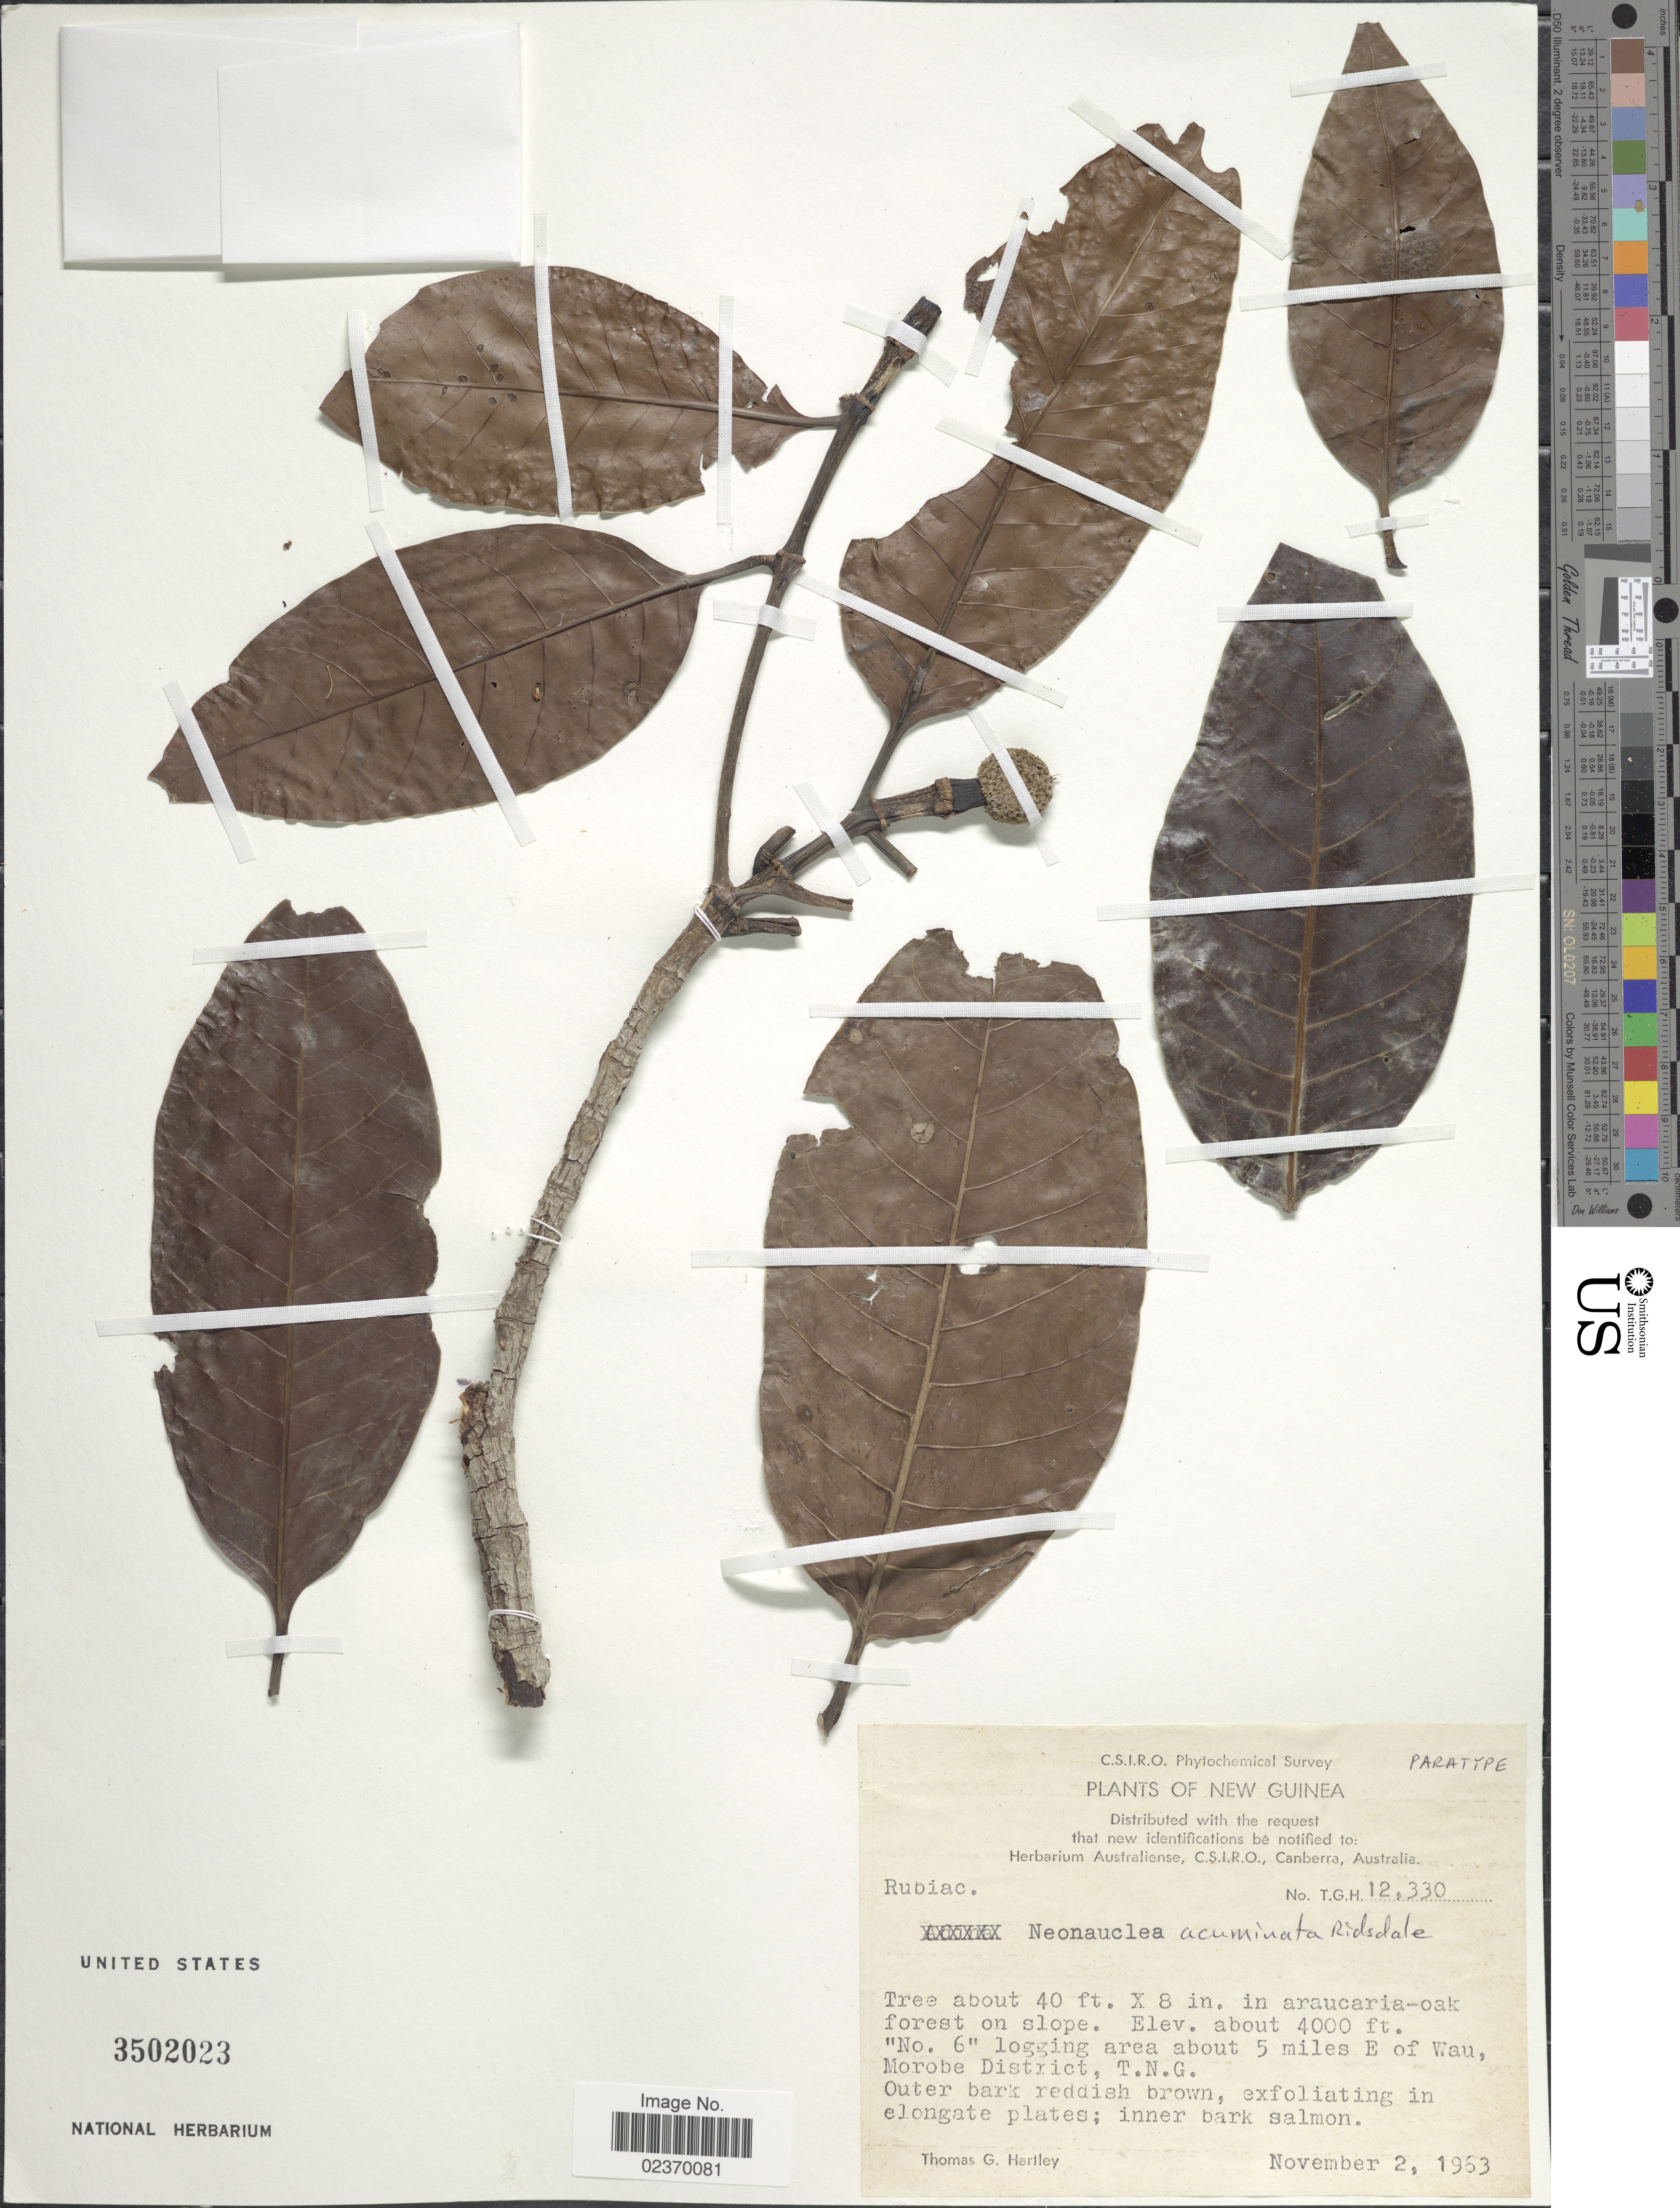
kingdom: Plantae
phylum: Tracheophyta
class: Magnoliopsida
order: Gentianales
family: Rubiaceae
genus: Neonauclea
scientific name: Neonauclea acuminata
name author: Ridsdale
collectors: T. G. Hartley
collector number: T.G.H. 12330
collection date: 1963-11-02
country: Papua New Guinea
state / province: Morobe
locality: New Guinea, in araucaria-oak forest on slope, 'No. 6' logging area about 5 miles E of Wau, Morobe District, T.N.G.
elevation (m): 1219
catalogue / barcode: US 3502023